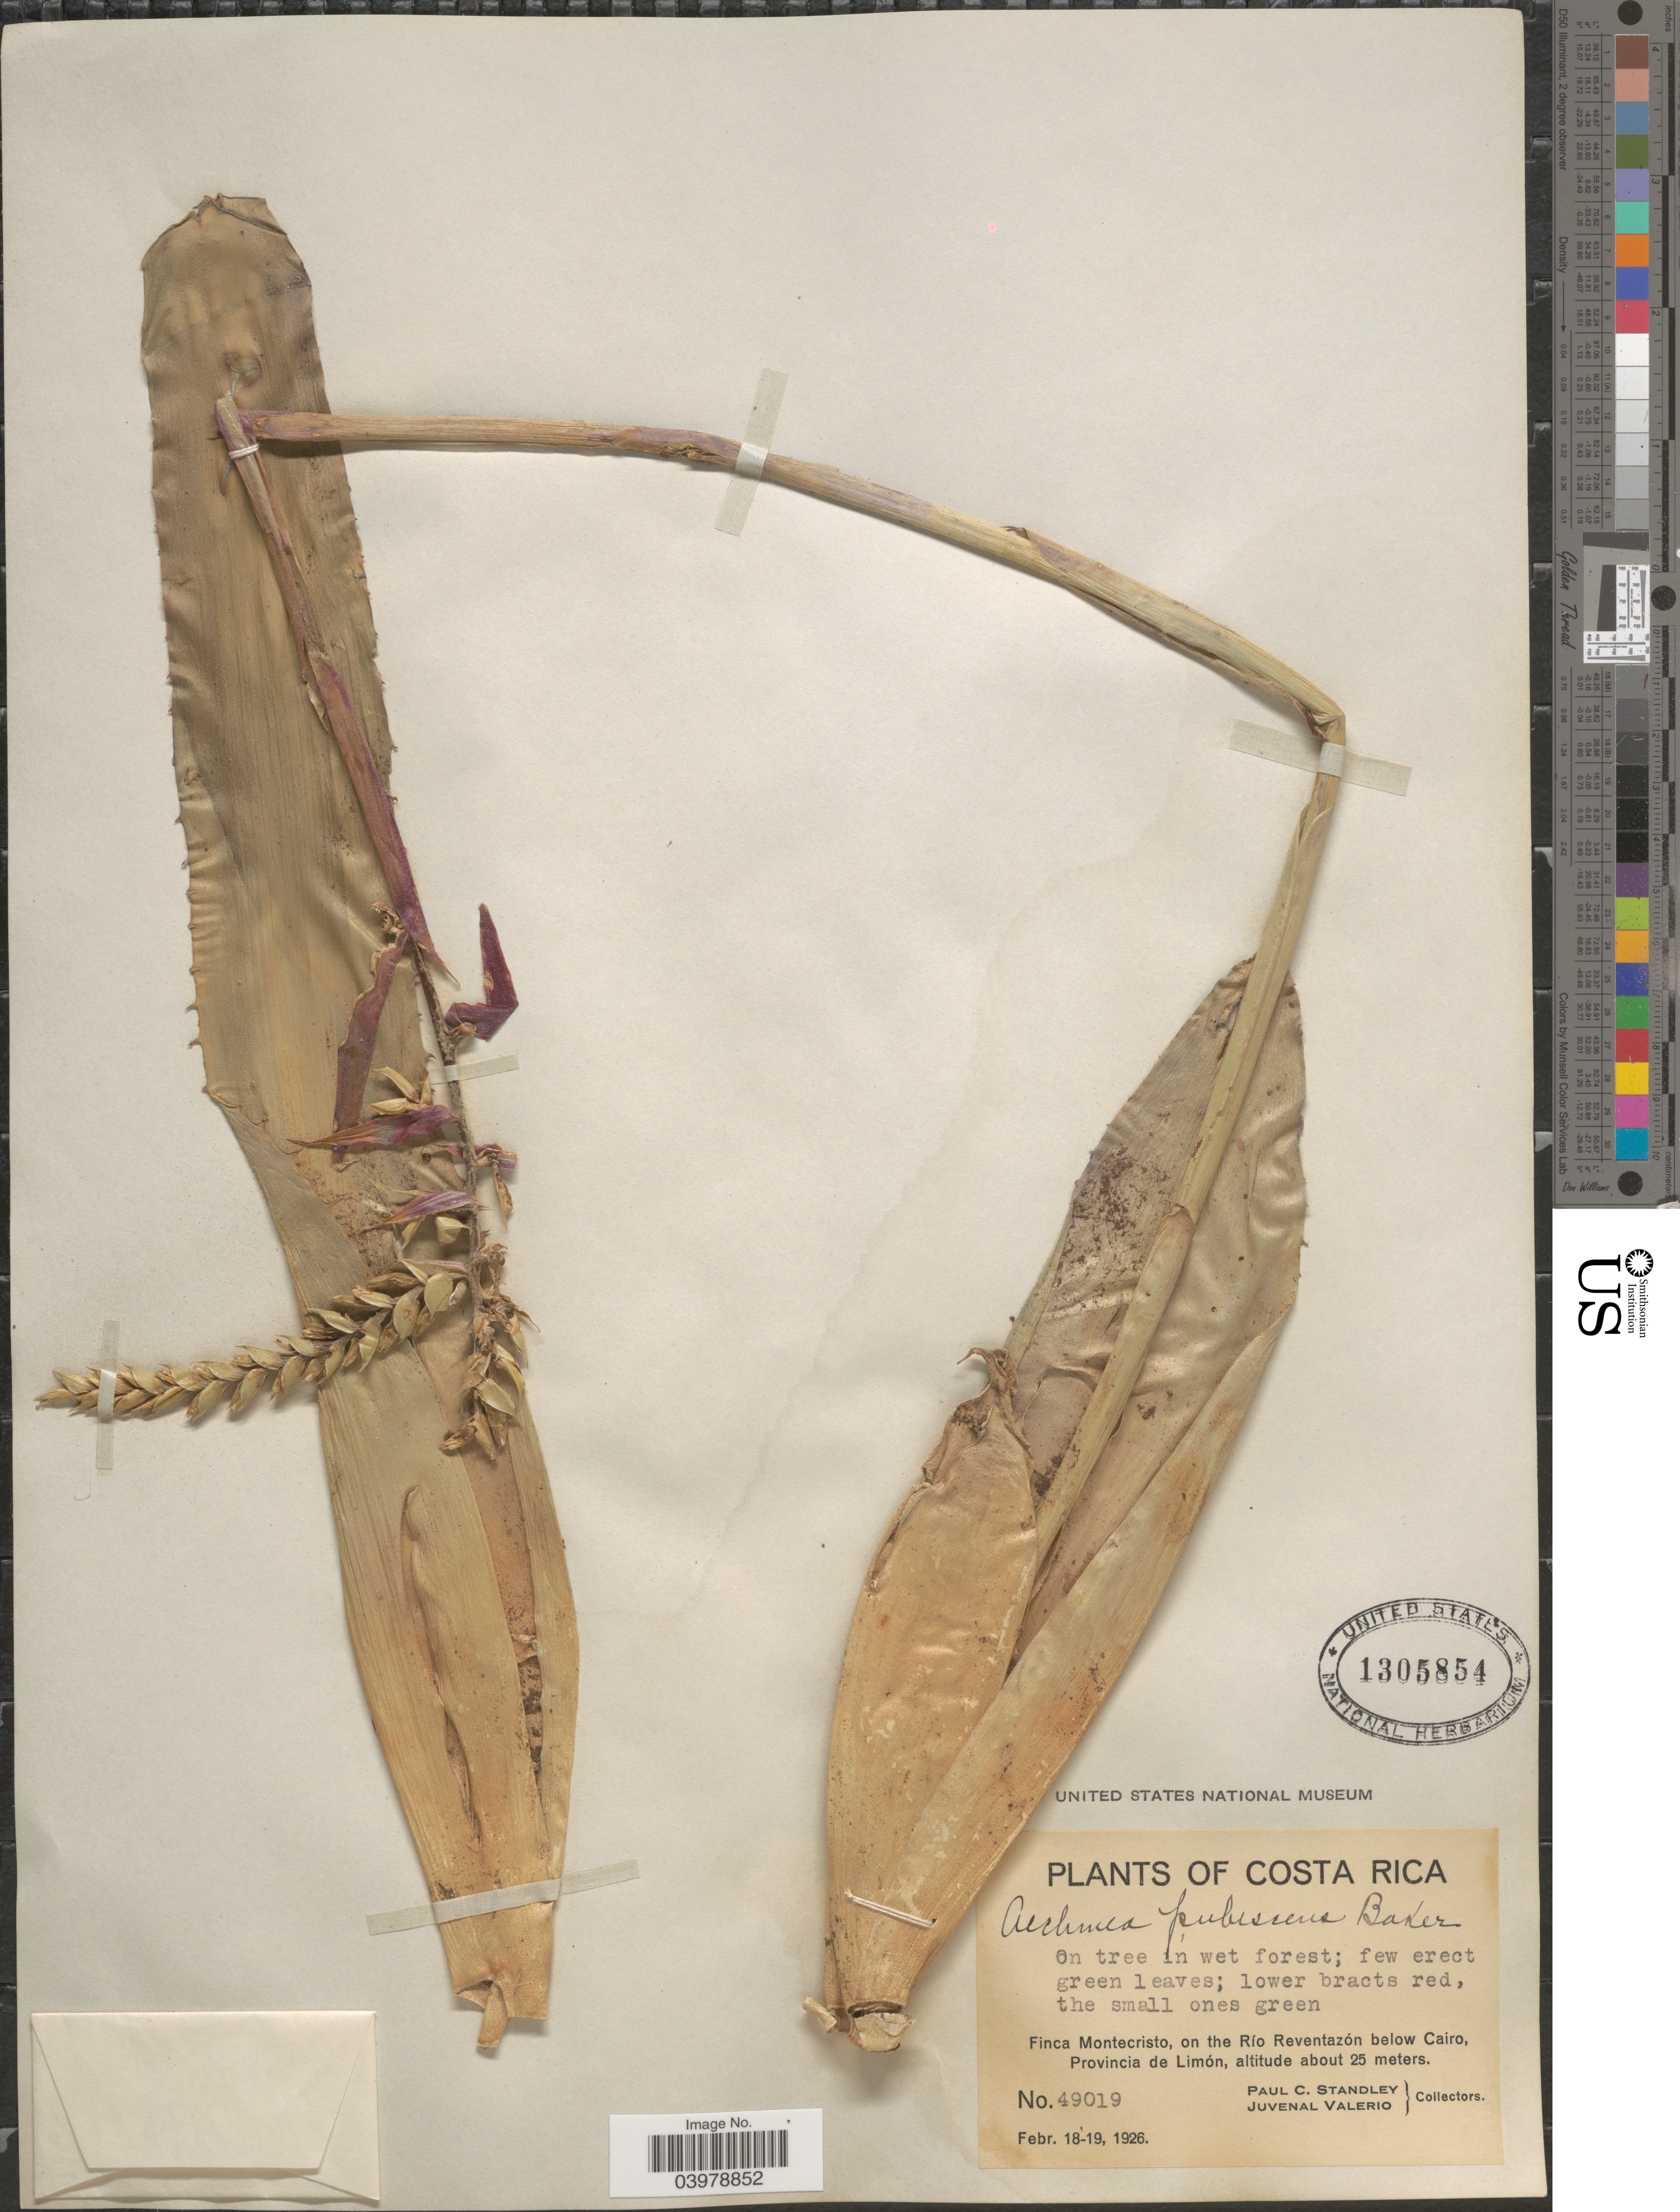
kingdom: Plantae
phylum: Tracheophyta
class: Liliopsida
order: Poales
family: Bromeliaceae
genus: Aechmea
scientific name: Aechmea pubescens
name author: Baker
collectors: P. C. Standley & J. Valerio R.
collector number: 49019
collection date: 1926-02-18/1926-02-19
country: Costa Rica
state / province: Limón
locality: Finca Montecristo, on the Río Reventazón below Cairo.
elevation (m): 25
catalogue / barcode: US 1305854